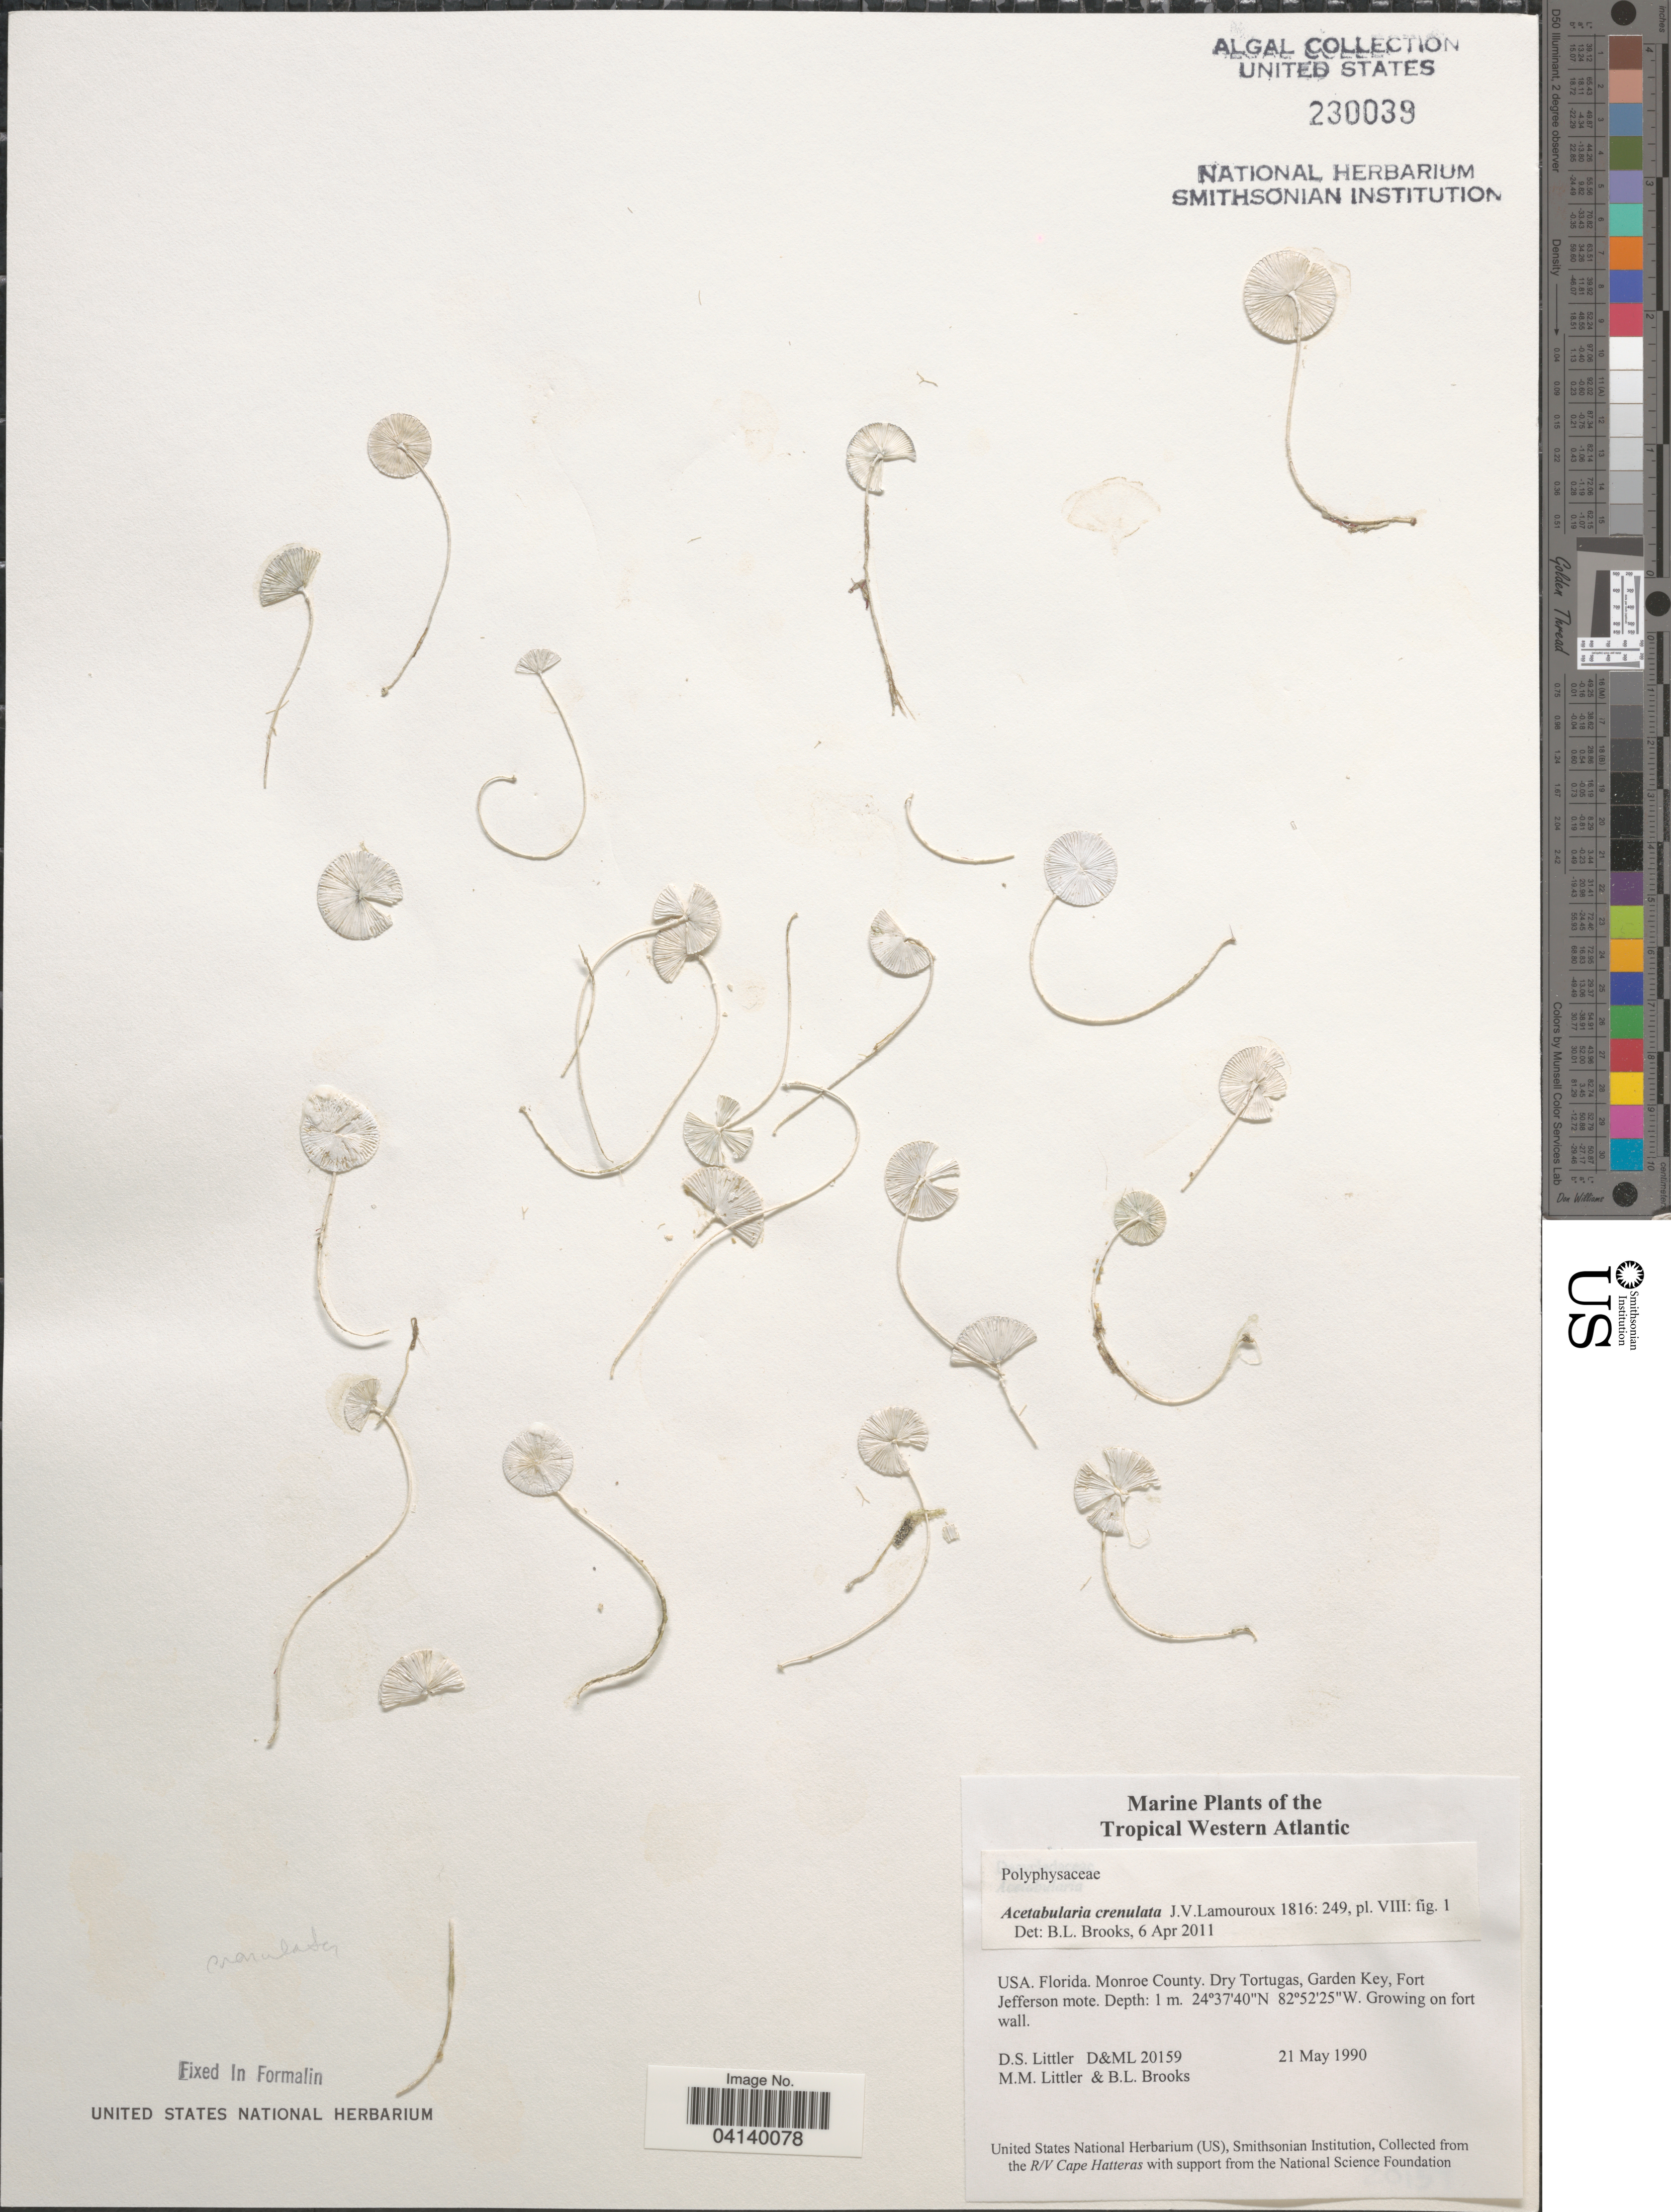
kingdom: Plantae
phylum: Chlorophyta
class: Ulvophyceae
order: Dasycladales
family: Polyphysaceae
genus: Acetabularia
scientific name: Acetabularia acetabulum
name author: J.V.Lamouroux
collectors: D. S. Littler & B. Brooks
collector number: D&ML20159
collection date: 1990-05-21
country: United States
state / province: Florida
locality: Tropical Western Atlantic. Monroe County. Dry Tortugas, Garden Key, Fort Jefferson mote.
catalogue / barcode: US 230039